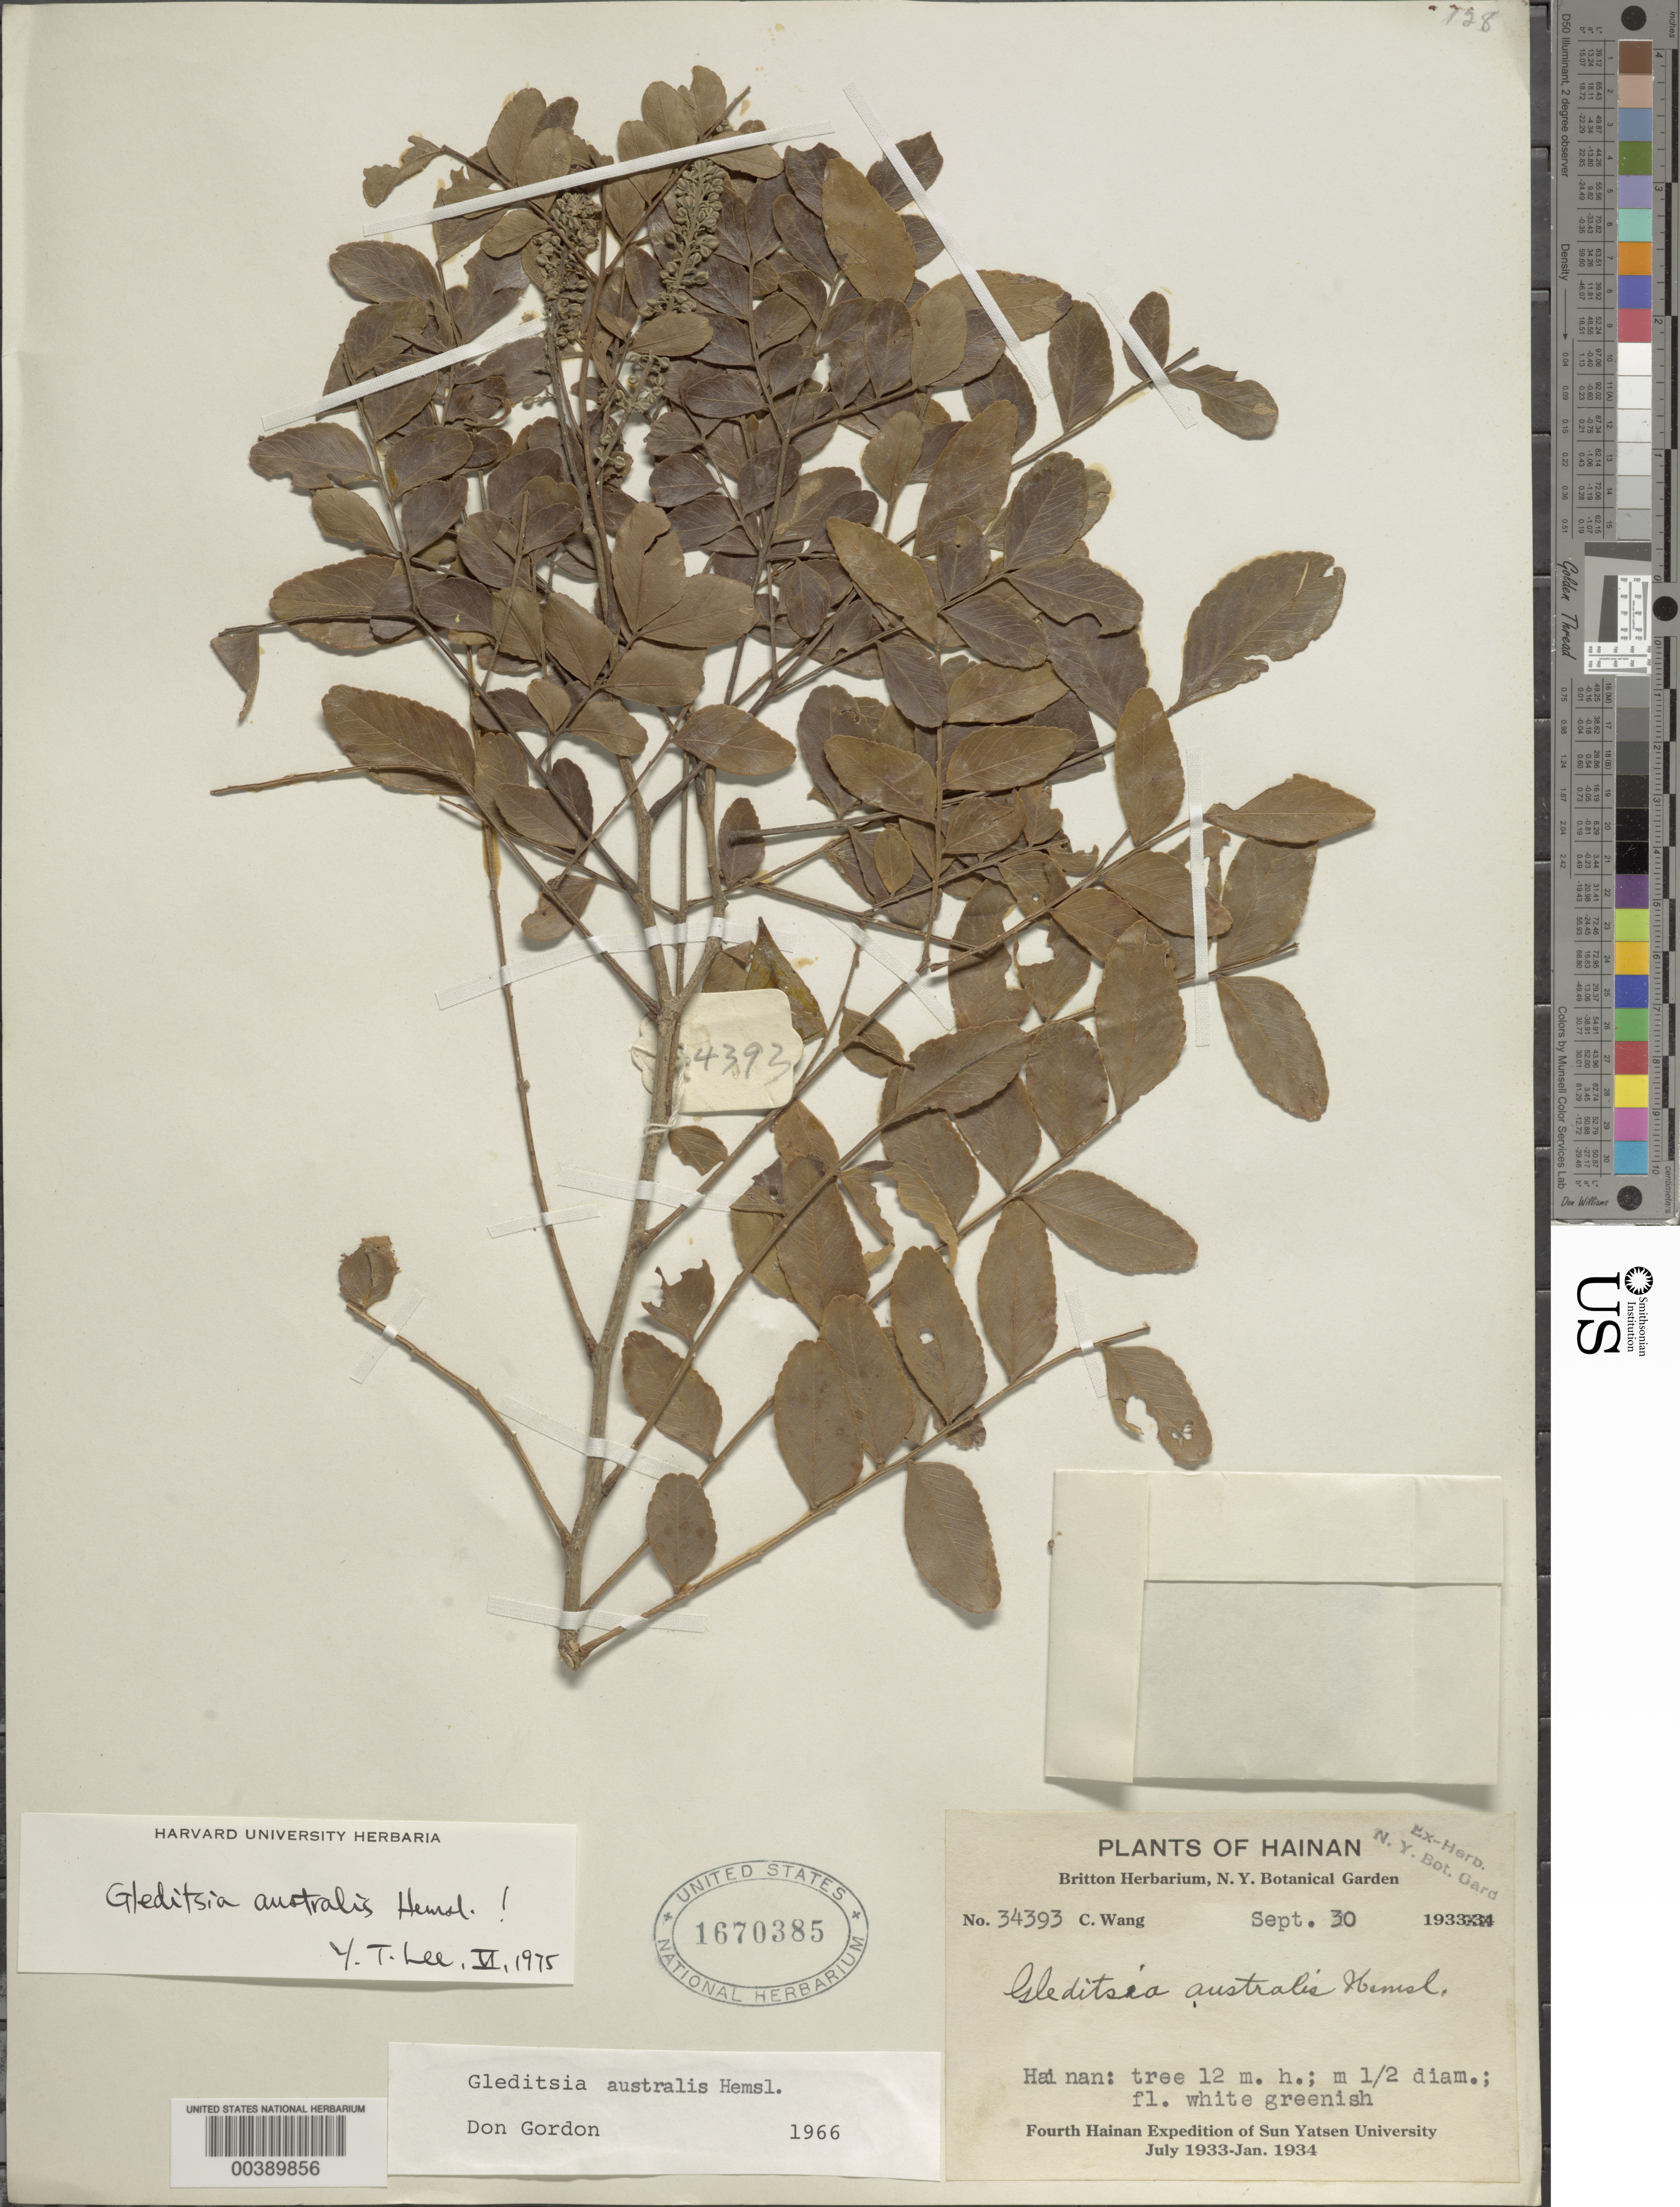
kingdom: Plantae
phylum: Tracheophyta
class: Magnoliopsida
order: Fabales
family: Fabaceae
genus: Gleditsia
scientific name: Gleditsia australis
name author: Hemsl.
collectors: C. Wang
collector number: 34393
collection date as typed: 30 Sep 1933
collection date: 1933-09-30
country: China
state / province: Hainan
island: Hainan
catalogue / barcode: US 1670385